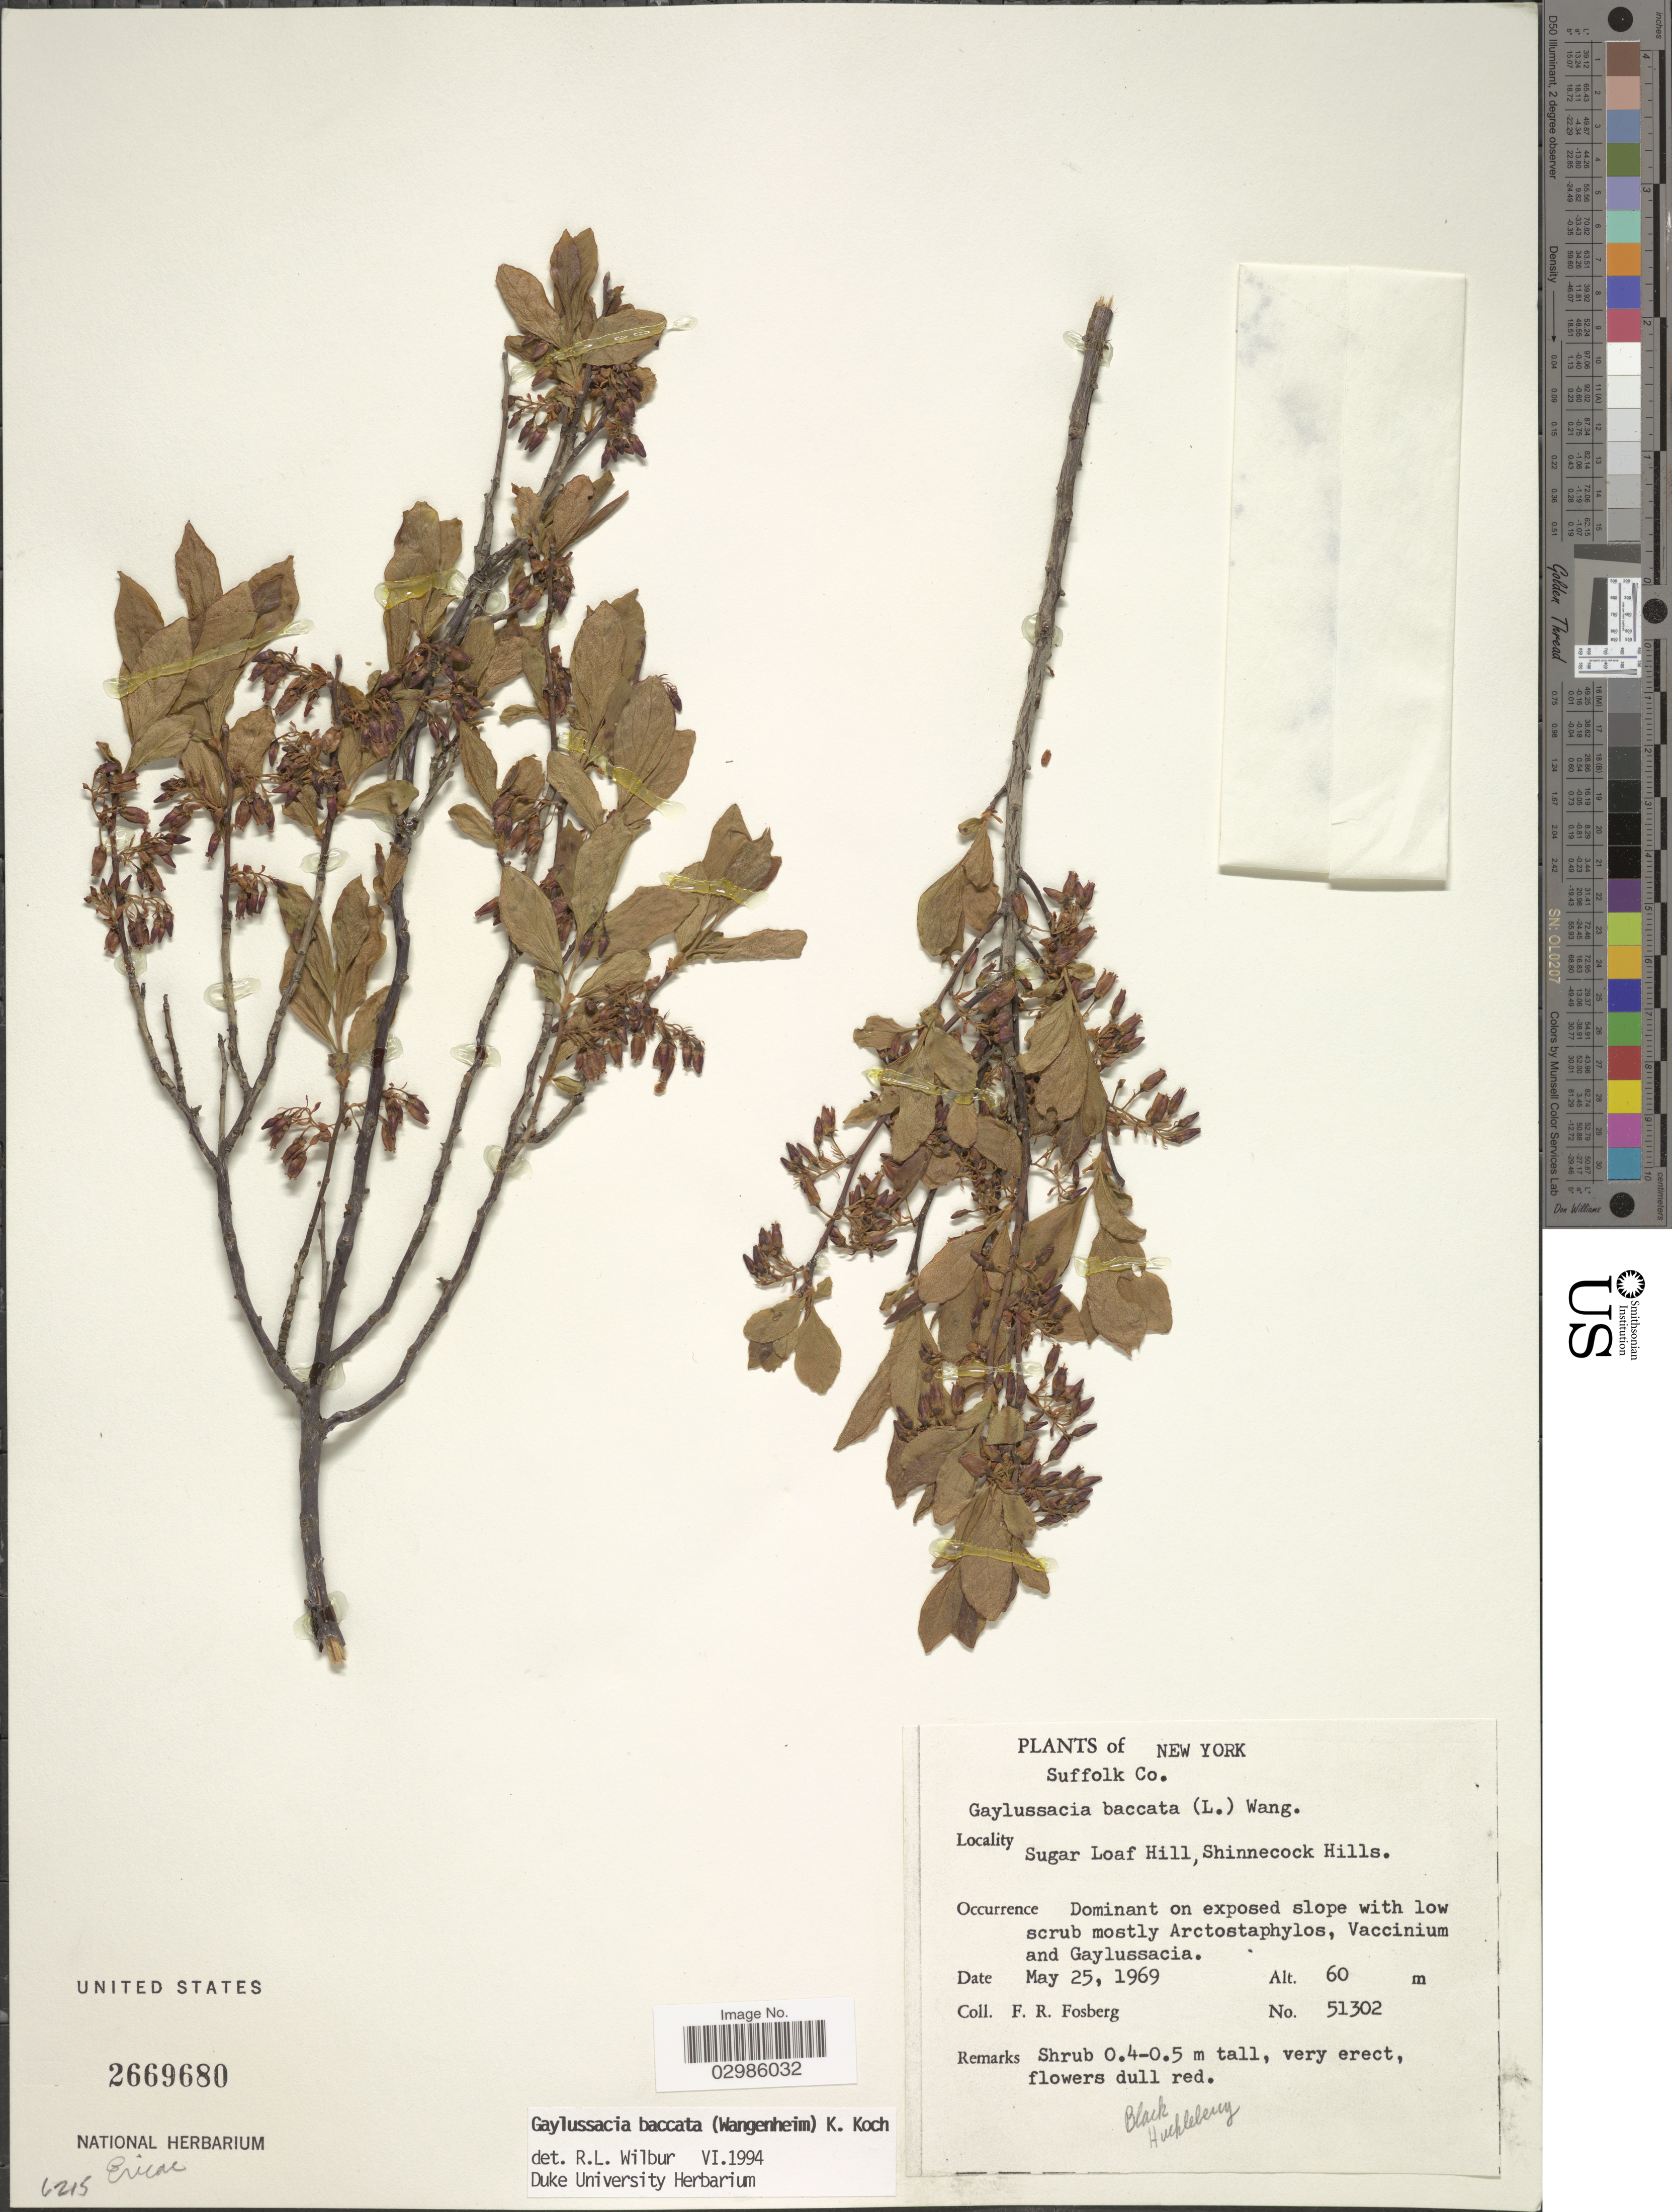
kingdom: Plantae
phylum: Tracheophyta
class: Magnoliopsida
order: Ericales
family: Ericaceae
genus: Gaylussacia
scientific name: Gaylussacia baccata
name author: (Wangenh.) K. Koch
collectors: F. R. Fosberg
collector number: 51302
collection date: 1969-05-25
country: United States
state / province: New York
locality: Suffolk Co. Sugar Loaf Hill, Shinnecock Hills.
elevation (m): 60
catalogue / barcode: US 2669680